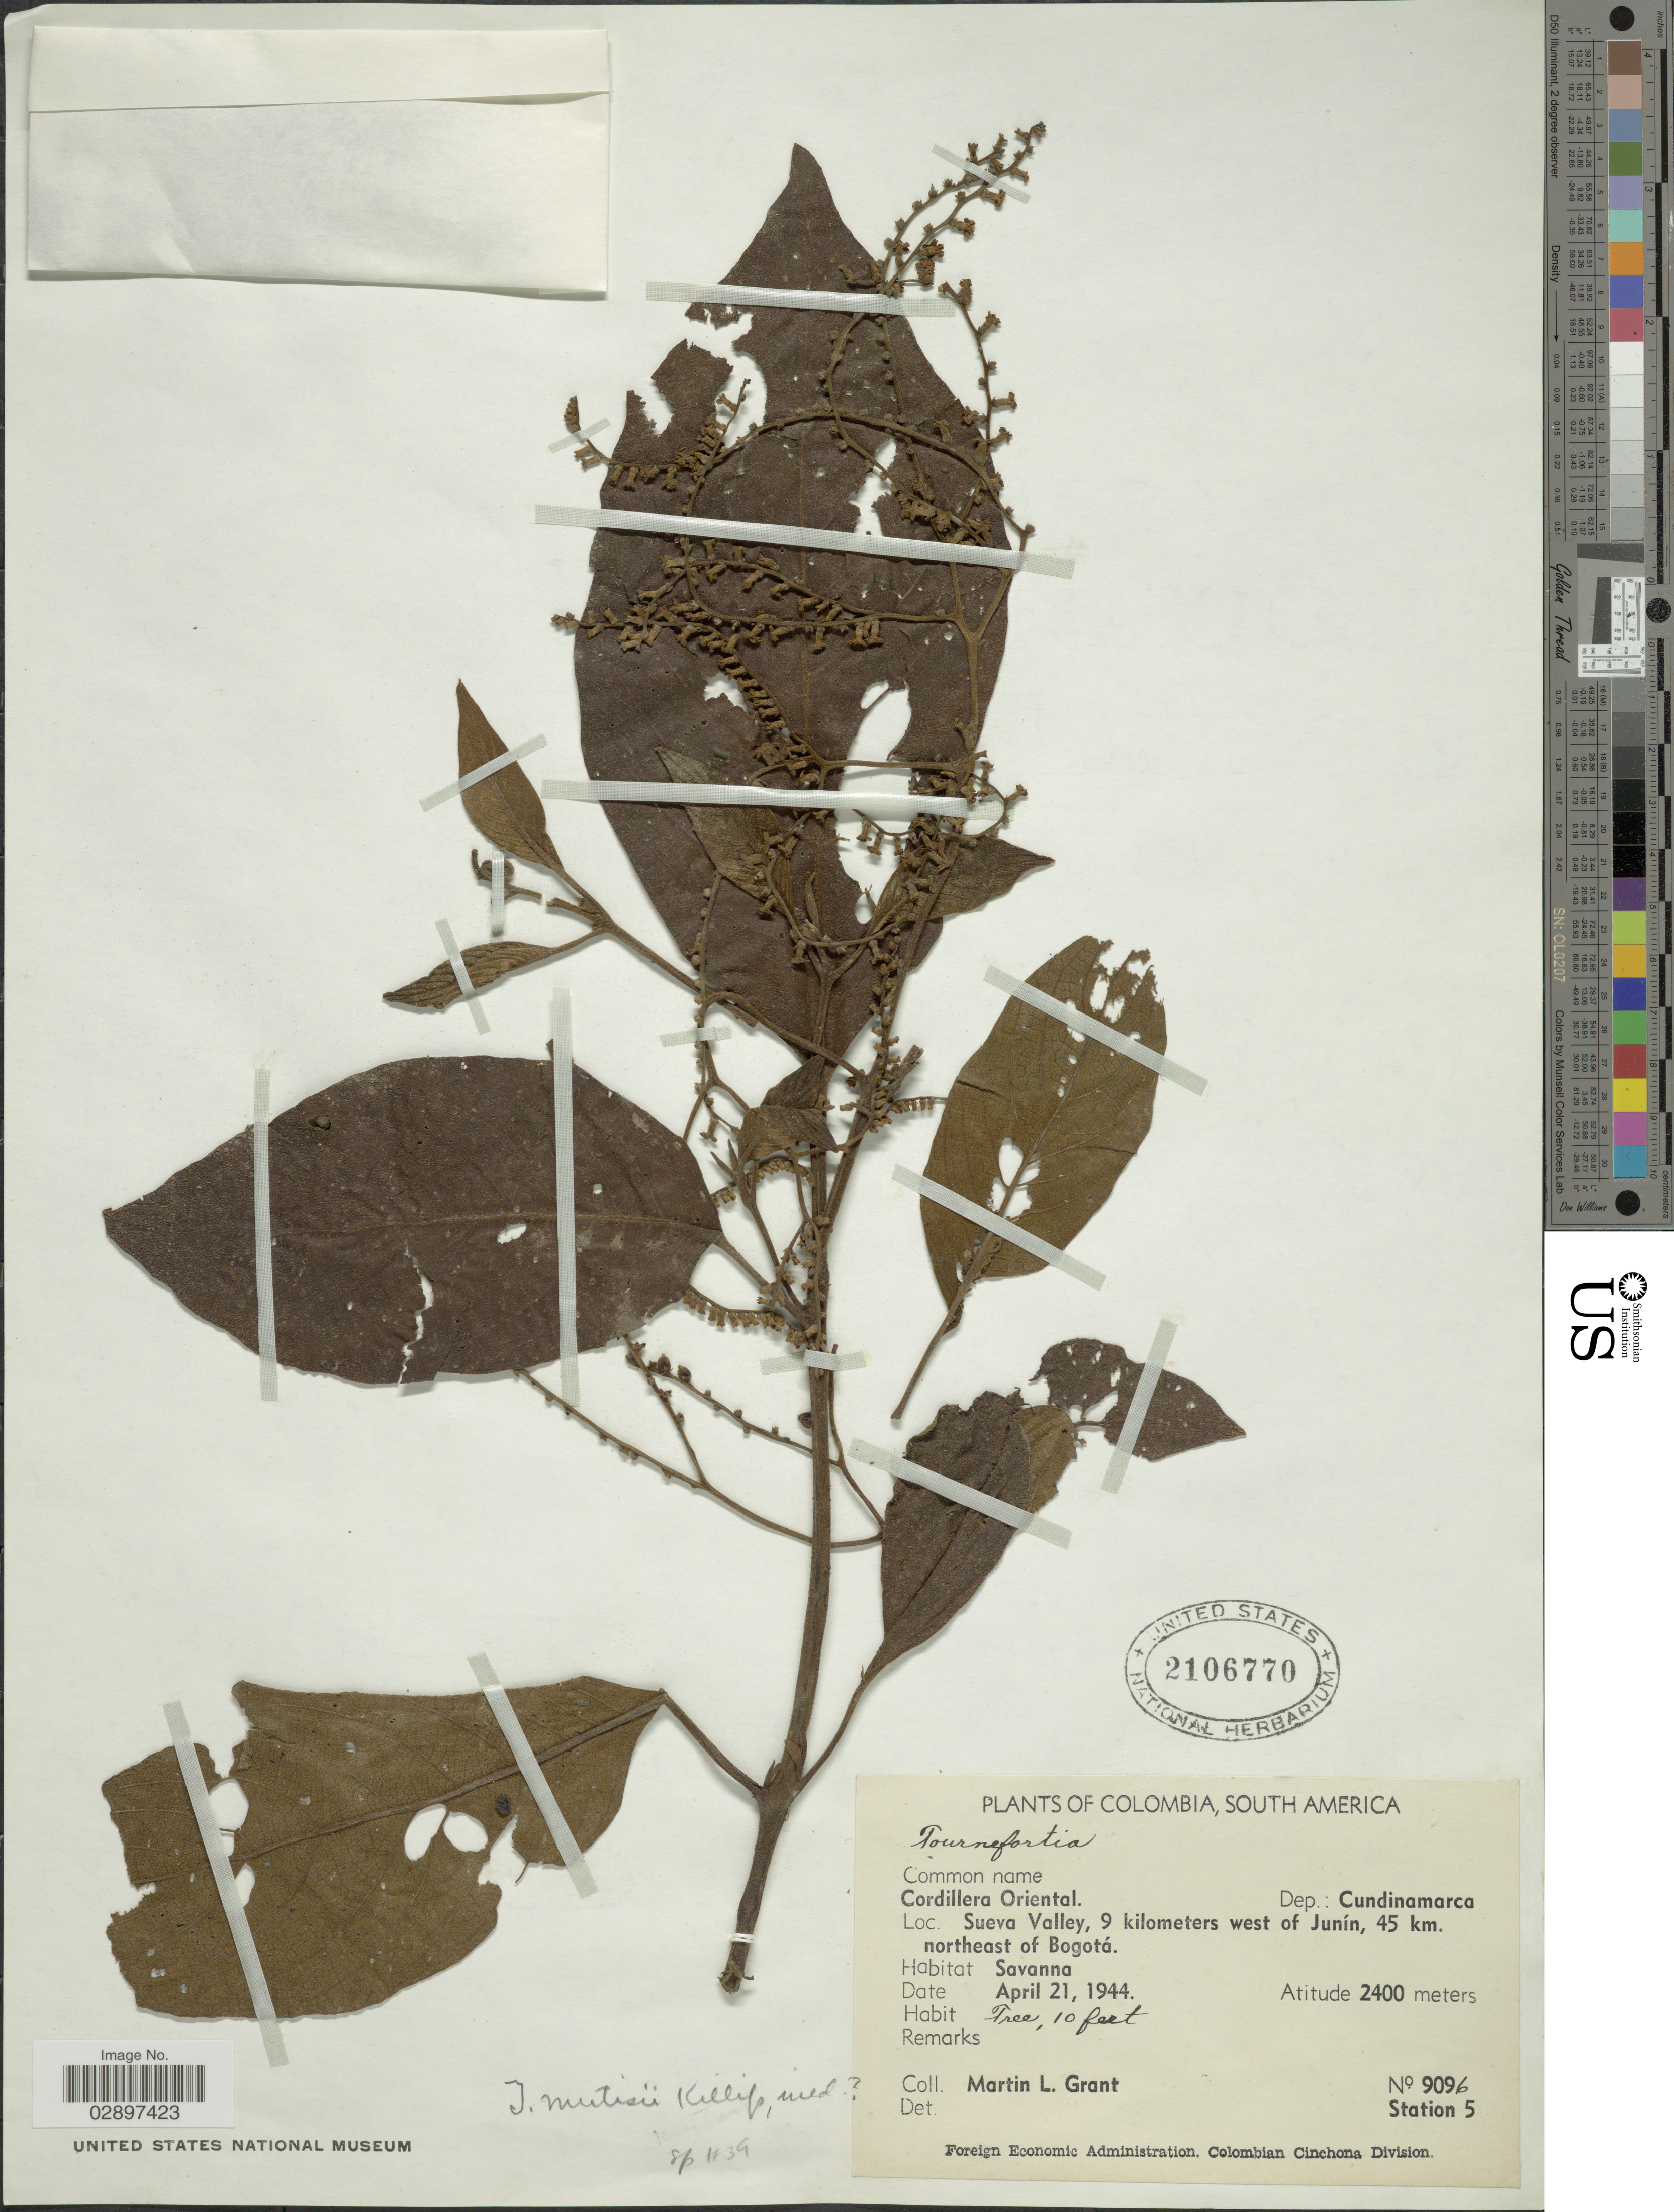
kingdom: Plantae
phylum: Tracheophyta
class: Magnoliopsida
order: Boraginales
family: Heliotropiaceae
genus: Tournefortia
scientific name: Tournefortia mutisii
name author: Killip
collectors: M. L. Grant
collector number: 9096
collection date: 1944-04-21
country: Colombia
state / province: Cundinamarca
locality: Sueva Valley, 9 kilometers west of Junín, 45 km. northeast of Bogotá. Cordillera Oriental. Dep. Cundinamarca.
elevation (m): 2400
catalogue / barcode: US 2106770